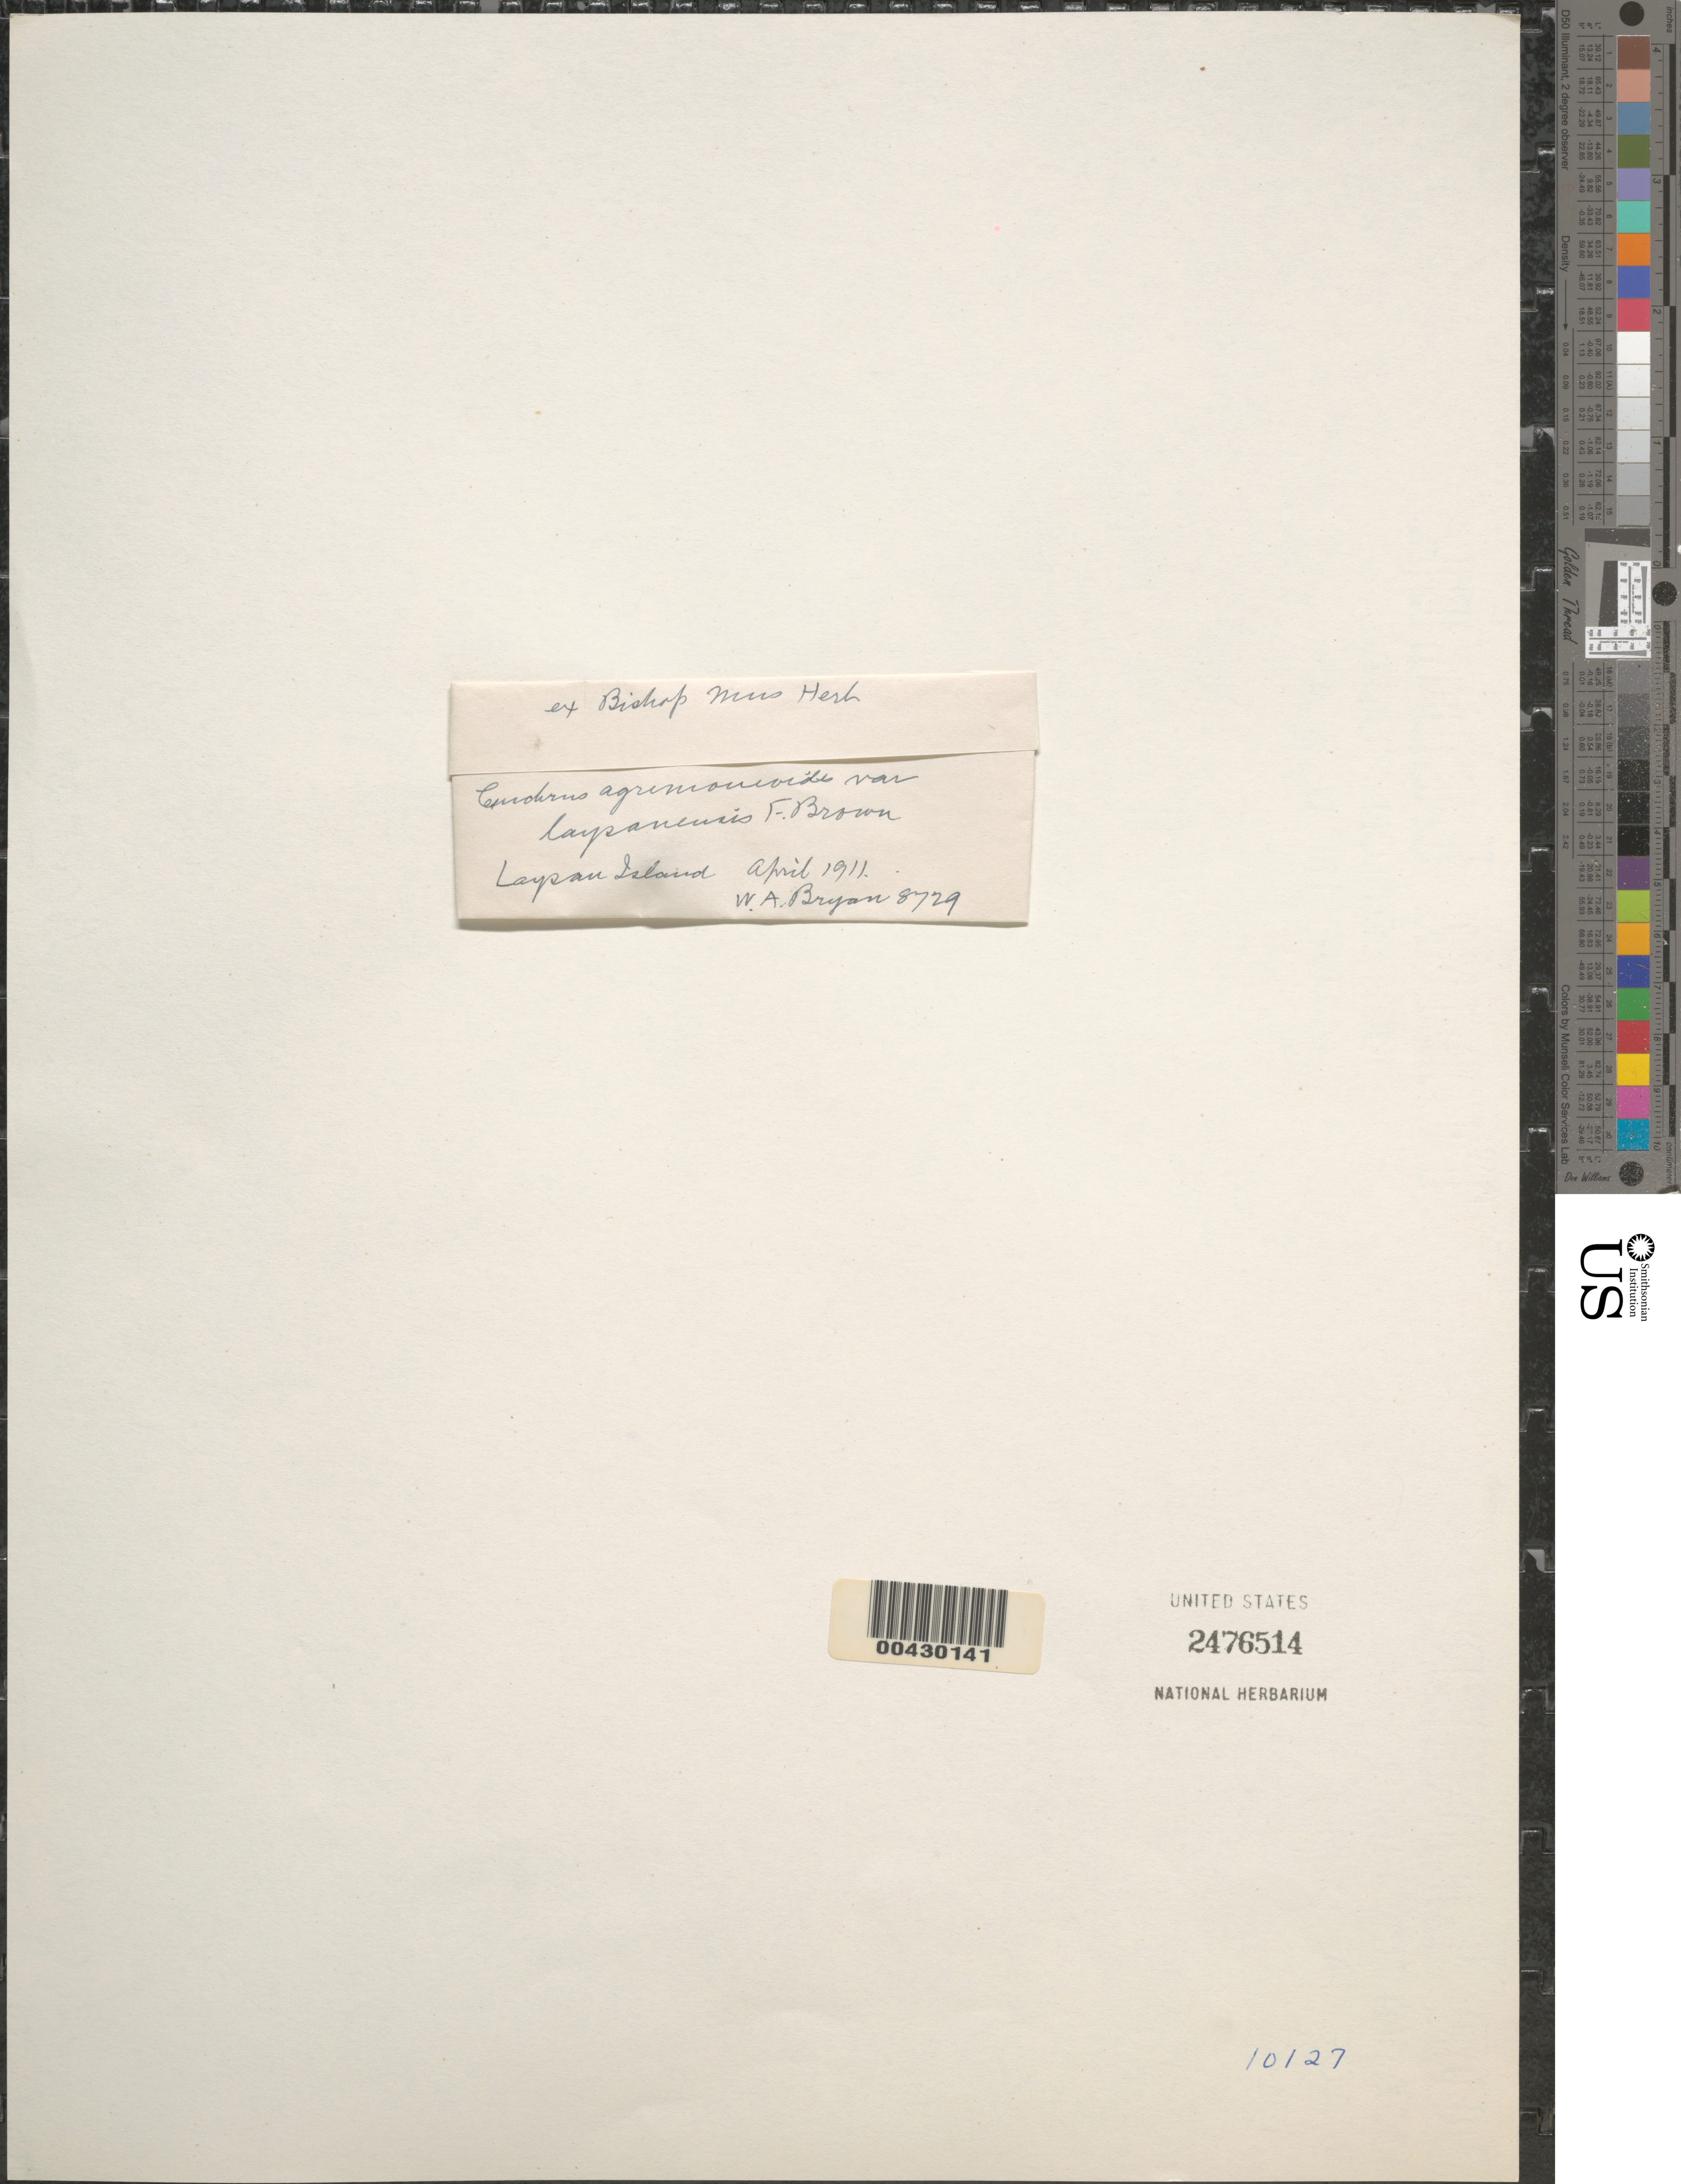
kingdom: Plantae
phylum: Tracheophyta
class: Liliopsida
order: Poales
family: Poaceae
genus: Cenchrus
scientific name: Cenchrus agrimonioides var. laysanensis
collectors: W. Bryan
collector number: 8729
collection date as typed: Apr 1911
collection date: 1911-04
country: United States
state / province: Hawaii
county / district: Honolulu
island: Laysan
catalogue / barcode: US 2476514